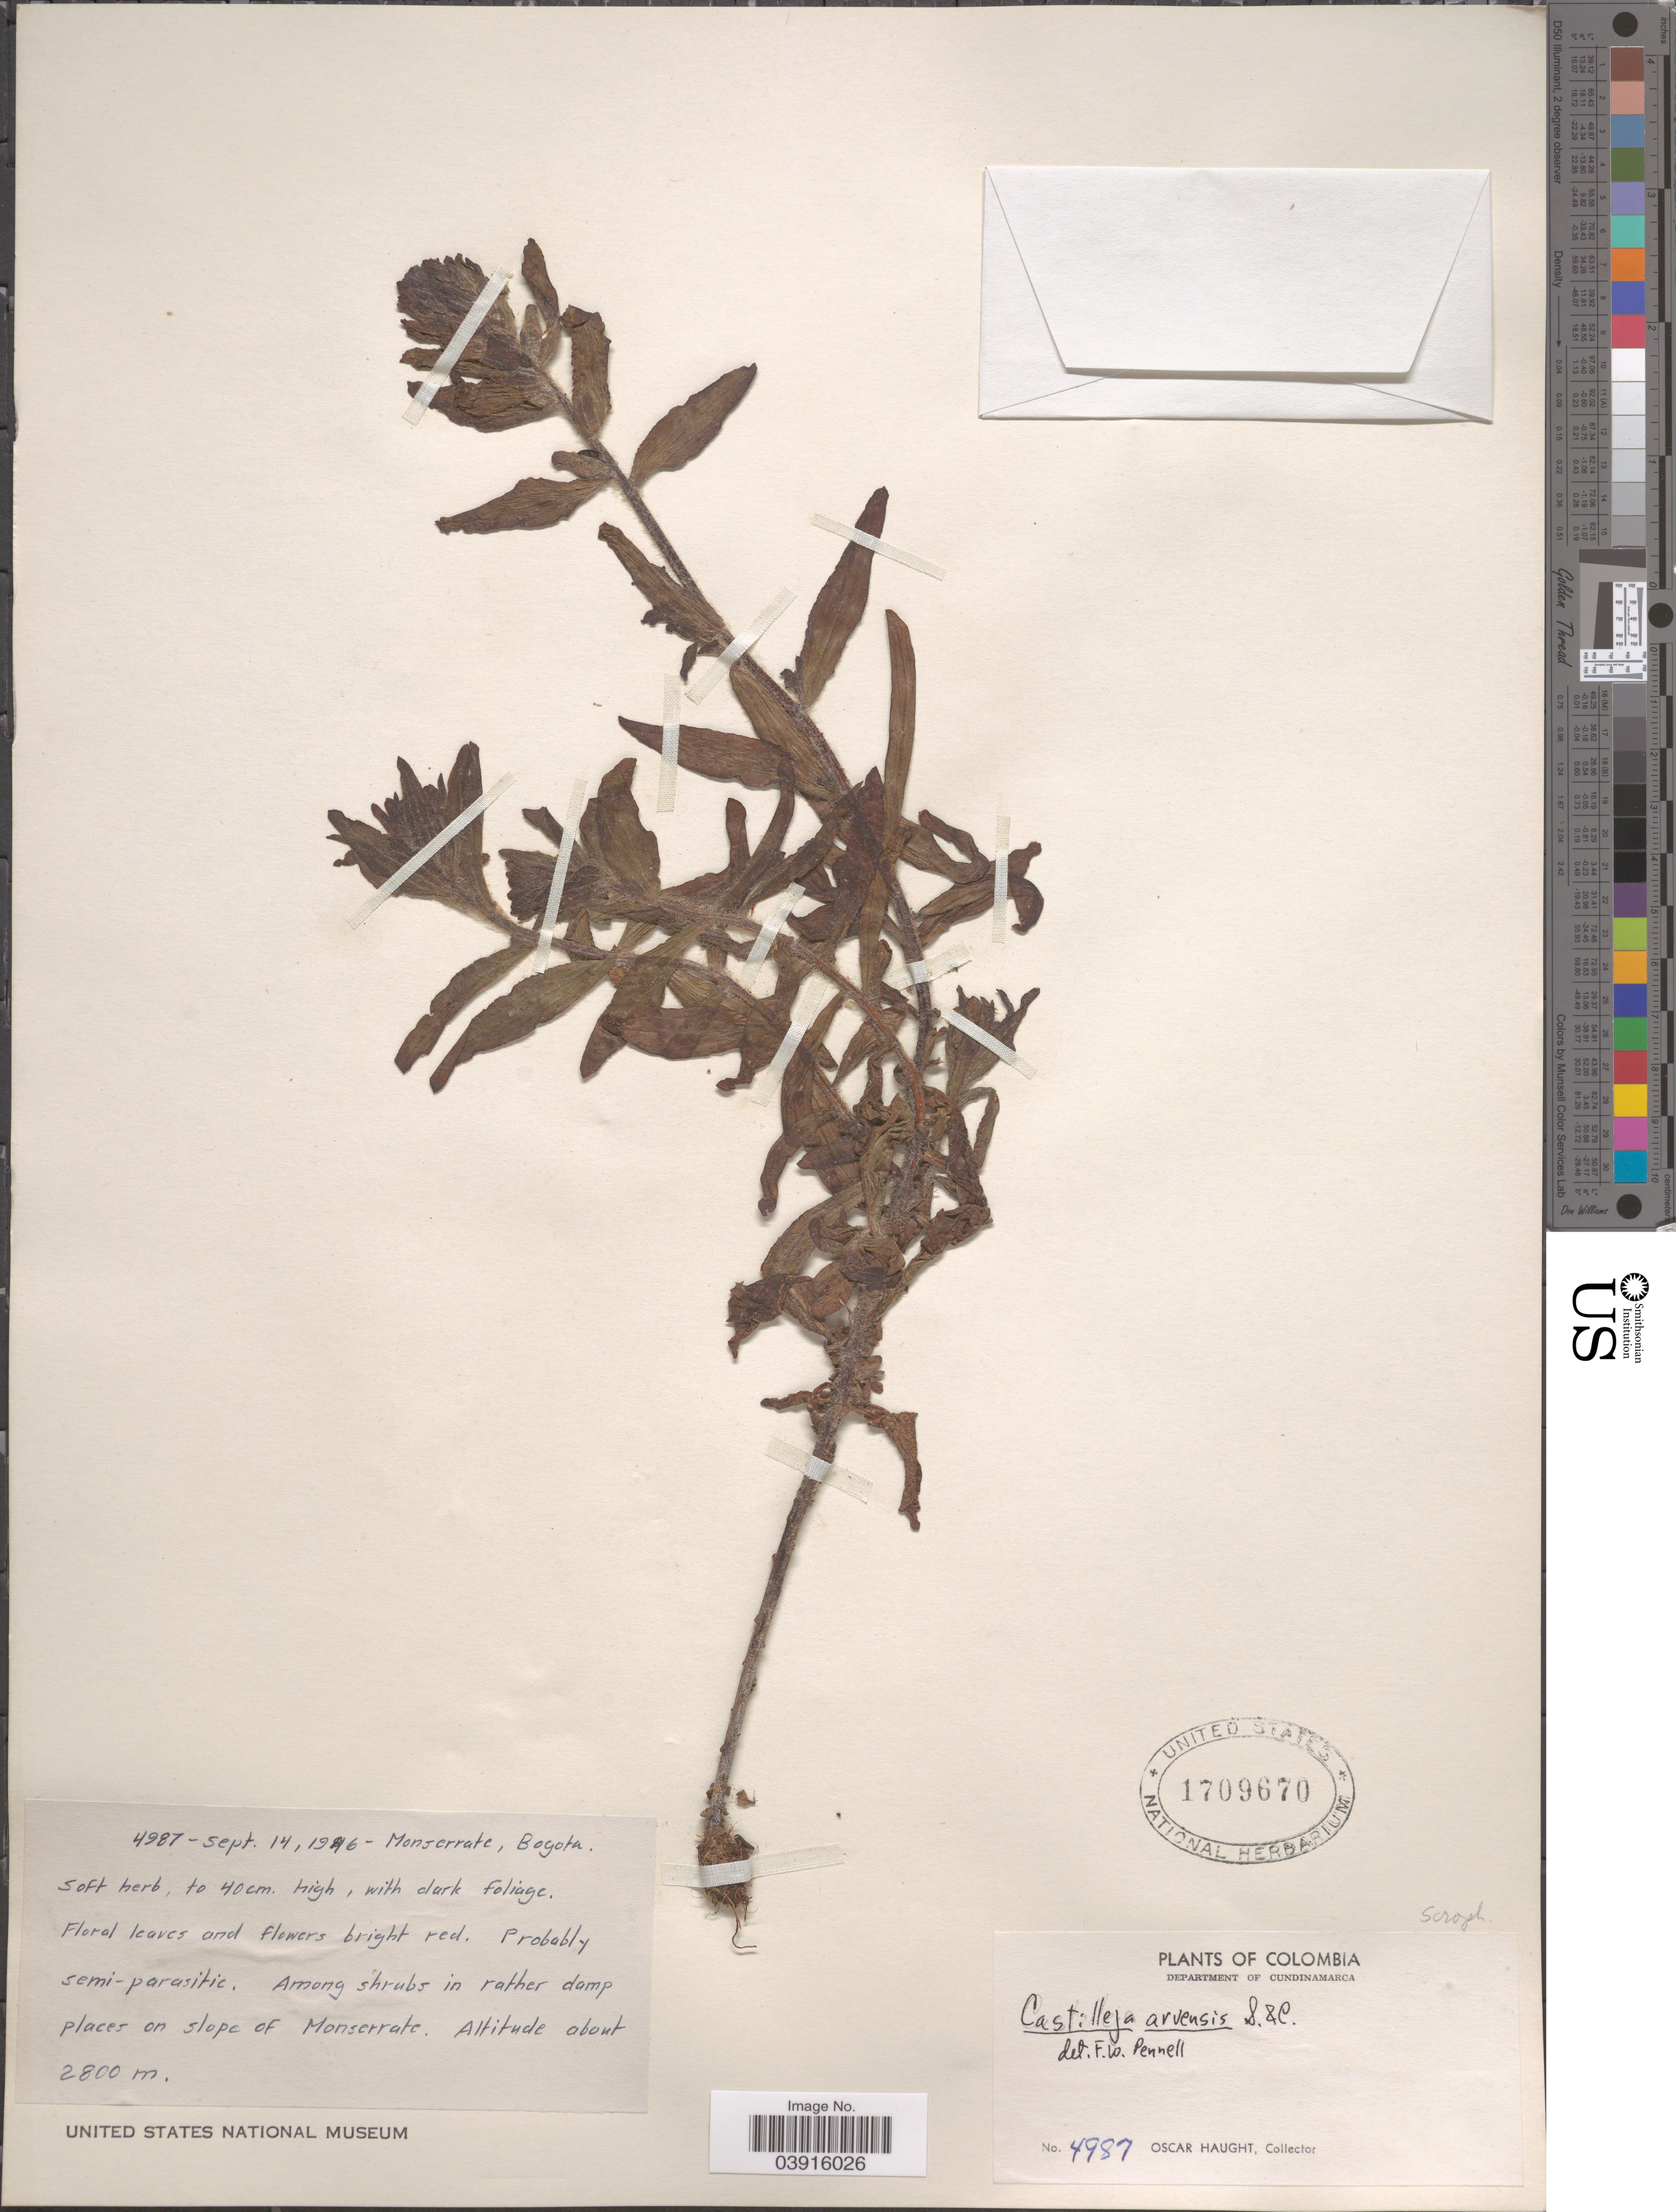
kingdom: Plantae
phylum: Tracheophyta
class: Magnoliopsida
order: Lamiales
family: Orobanchaceae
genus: Castilleja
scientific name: Castilleja arvensis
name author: Schltdl. & Cham.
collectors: O. L. Haught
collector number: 4987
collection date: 1946-09-14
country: Colombia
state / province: Cundinamarca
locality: Monserrate, Bogota. Department of Cundinamarca.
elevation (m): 2800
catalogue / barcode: US 1709670